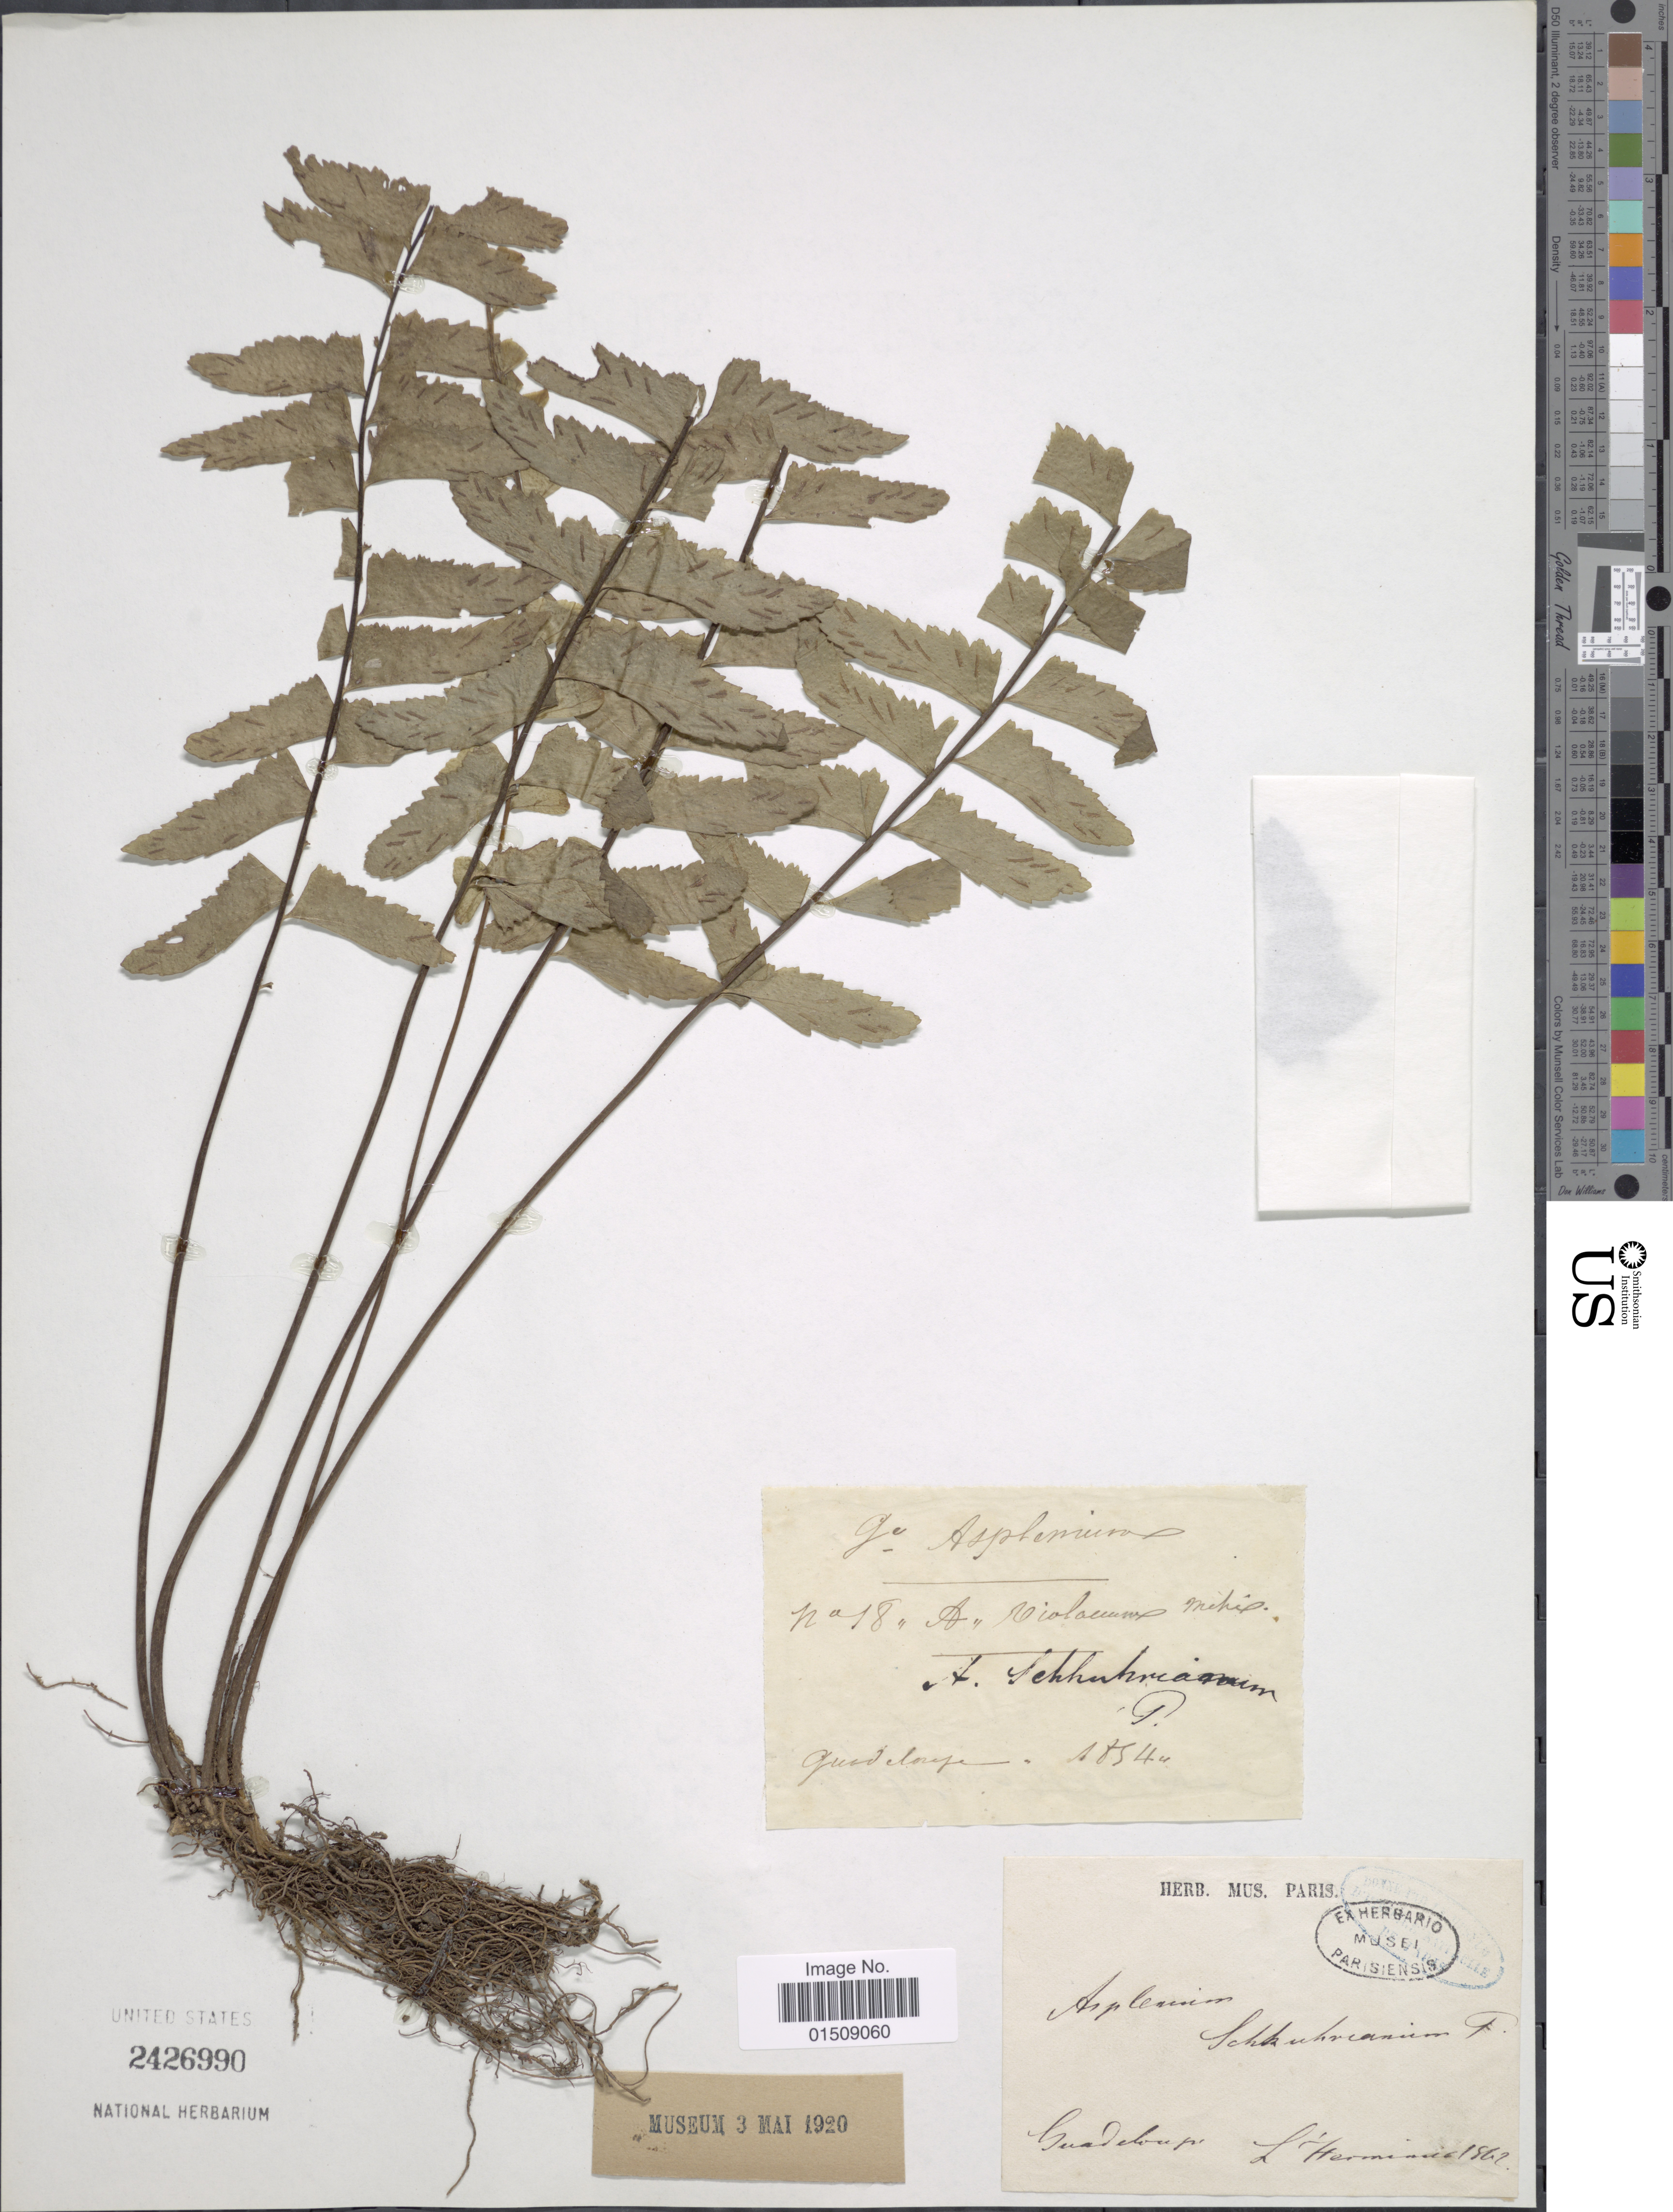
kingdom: Plantae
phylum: Tracheophyta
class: Polypodiopsida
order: Polypodiales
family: Aspleniaceae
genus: Asplenium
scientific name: Asplenium laetum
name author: Sw.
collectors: F. L'Herminier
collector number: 18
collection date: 1854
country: Guadeloupe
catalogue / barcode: US 2426990